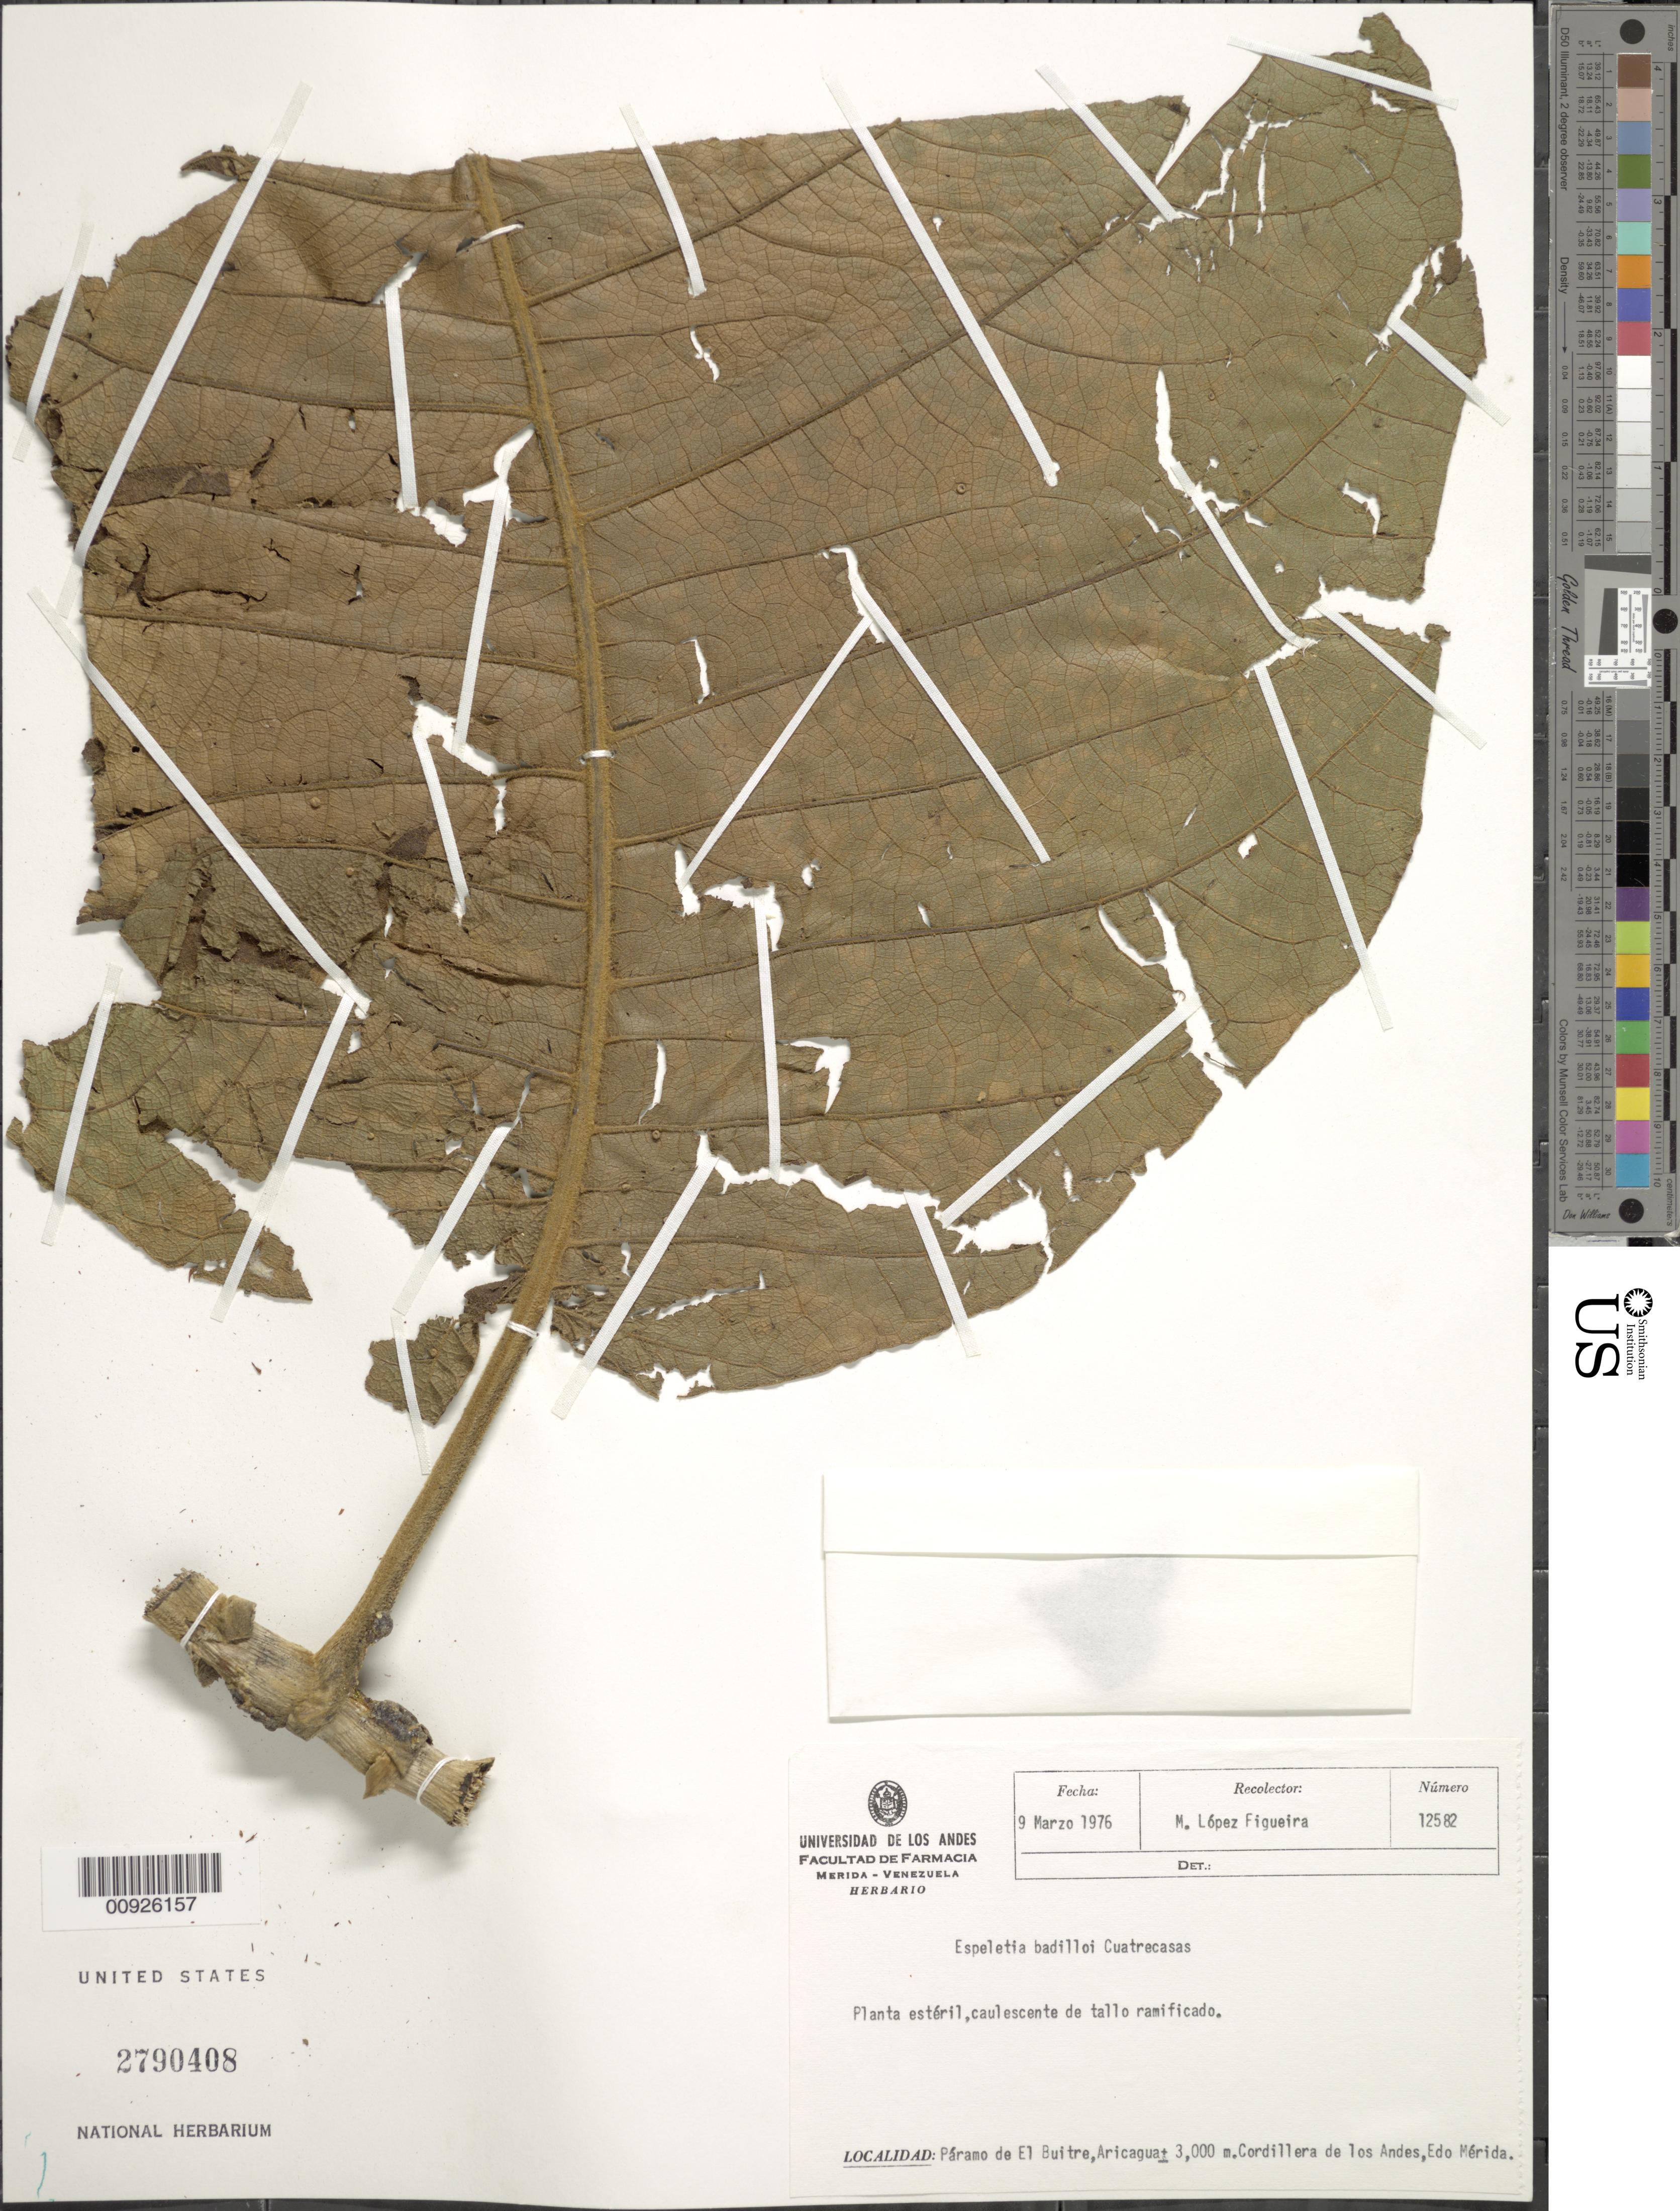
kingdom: Plantae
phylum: Tracheophyta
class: Magnoliopsida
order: Asterales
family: Asteraceae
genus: Carramboa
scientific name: Carramboa badilloi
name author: (Cuatrec.) Cuatrec.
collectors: M. López Figueiras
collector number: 12582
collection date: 1976-03-09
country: Venezuela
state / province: Mérida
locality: Paramo de El Buitre, Aricaguat, Cordillera de los Andes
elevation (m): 3000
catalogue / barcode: US 2790408